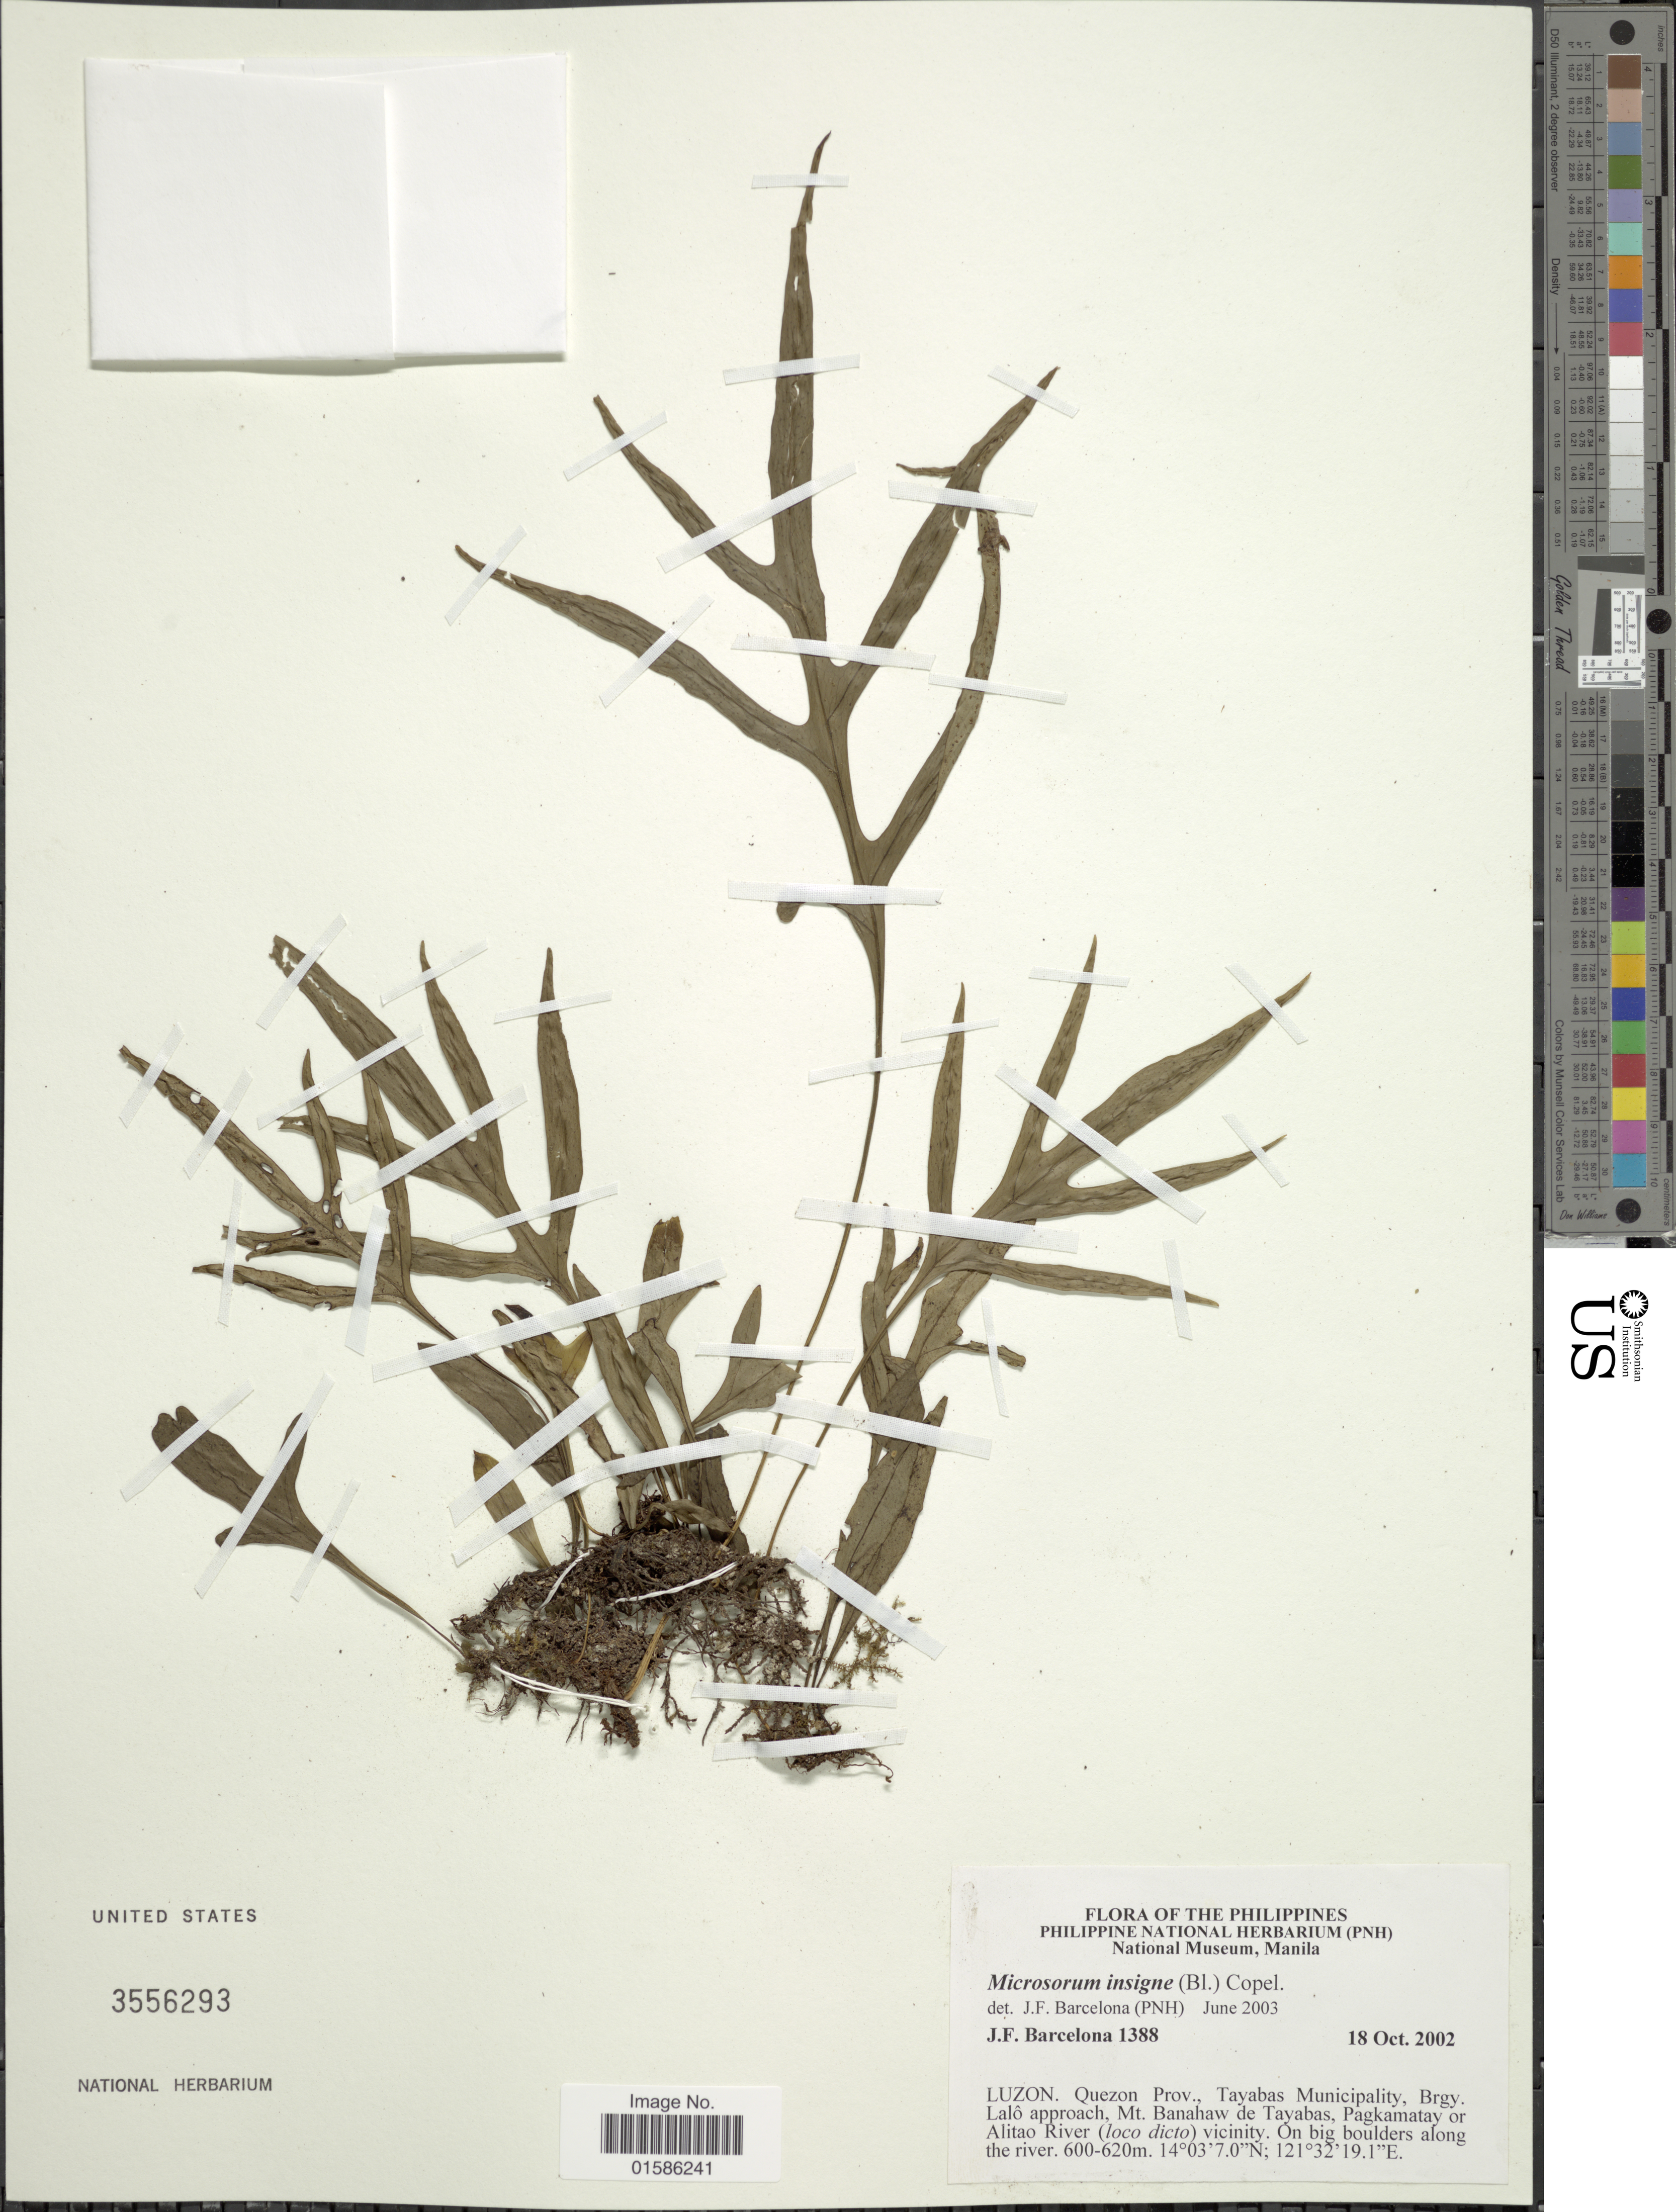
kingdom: Plantae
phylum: Tracheophyta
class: Polypodiopsida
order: Polypodiales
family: Polypodiaceae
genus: Microsorum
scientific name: Microsorum insigne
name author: (Blume) Copel.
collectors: J. F. Barcelona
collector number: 1388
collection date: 2002-10-18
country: Philippines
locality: Luzon. Quezon Prov., tayabas Municipality, Brgy. Lalô approach, Mt Banahaw de Tayabas, Pagkamatay or Alitao River (loco dicto) vicinity. On big boulders along the river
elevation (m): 600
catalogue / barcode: US 3556293